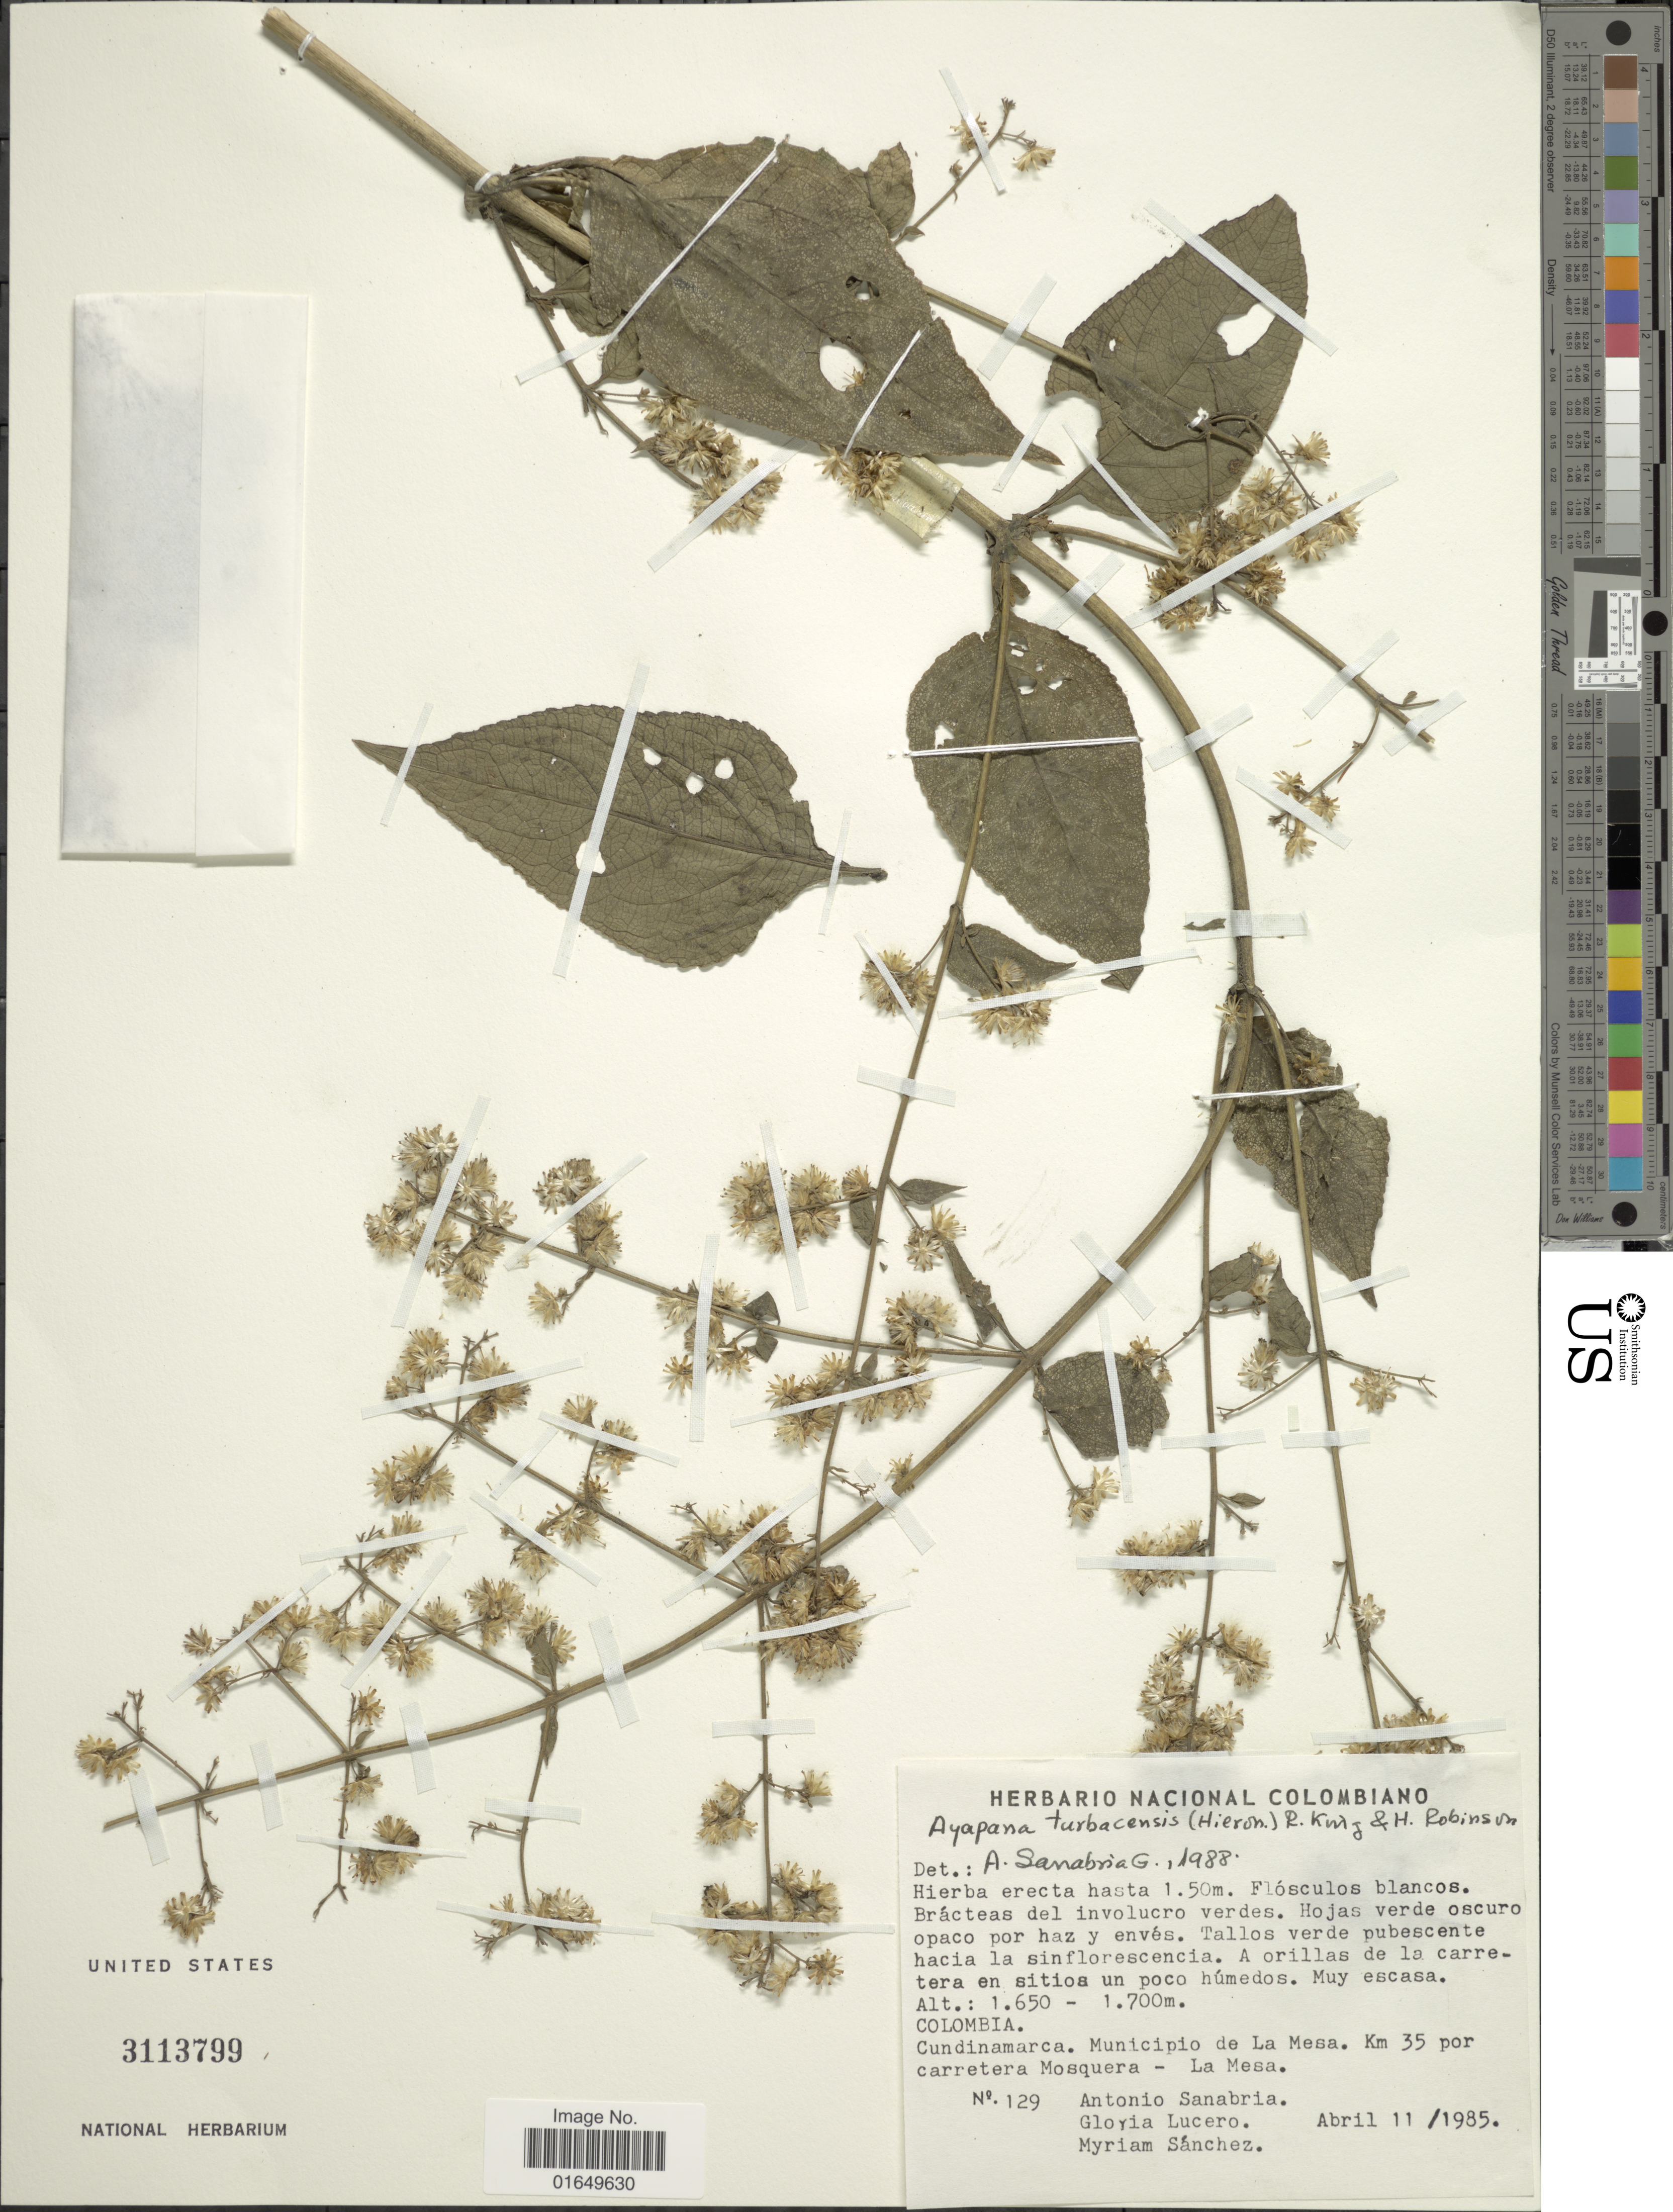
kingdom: Plantae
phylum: Tracheophyta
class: Magnoliopsida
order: Asterales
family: Asteraceae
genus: Ayapana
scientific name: Ayapana turbacensis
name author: (Hieron.) R.M. King & H. Rob.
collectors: A. Sanabria G., G. Lucero & M. Sánchez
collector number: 129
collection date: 1985-04-11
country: Colombia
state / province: Cundinamarca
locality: Municipio de La Mesa. Km 35 por carretera Mosquera - La Mesa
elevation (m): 1650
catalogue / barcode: US 3113799